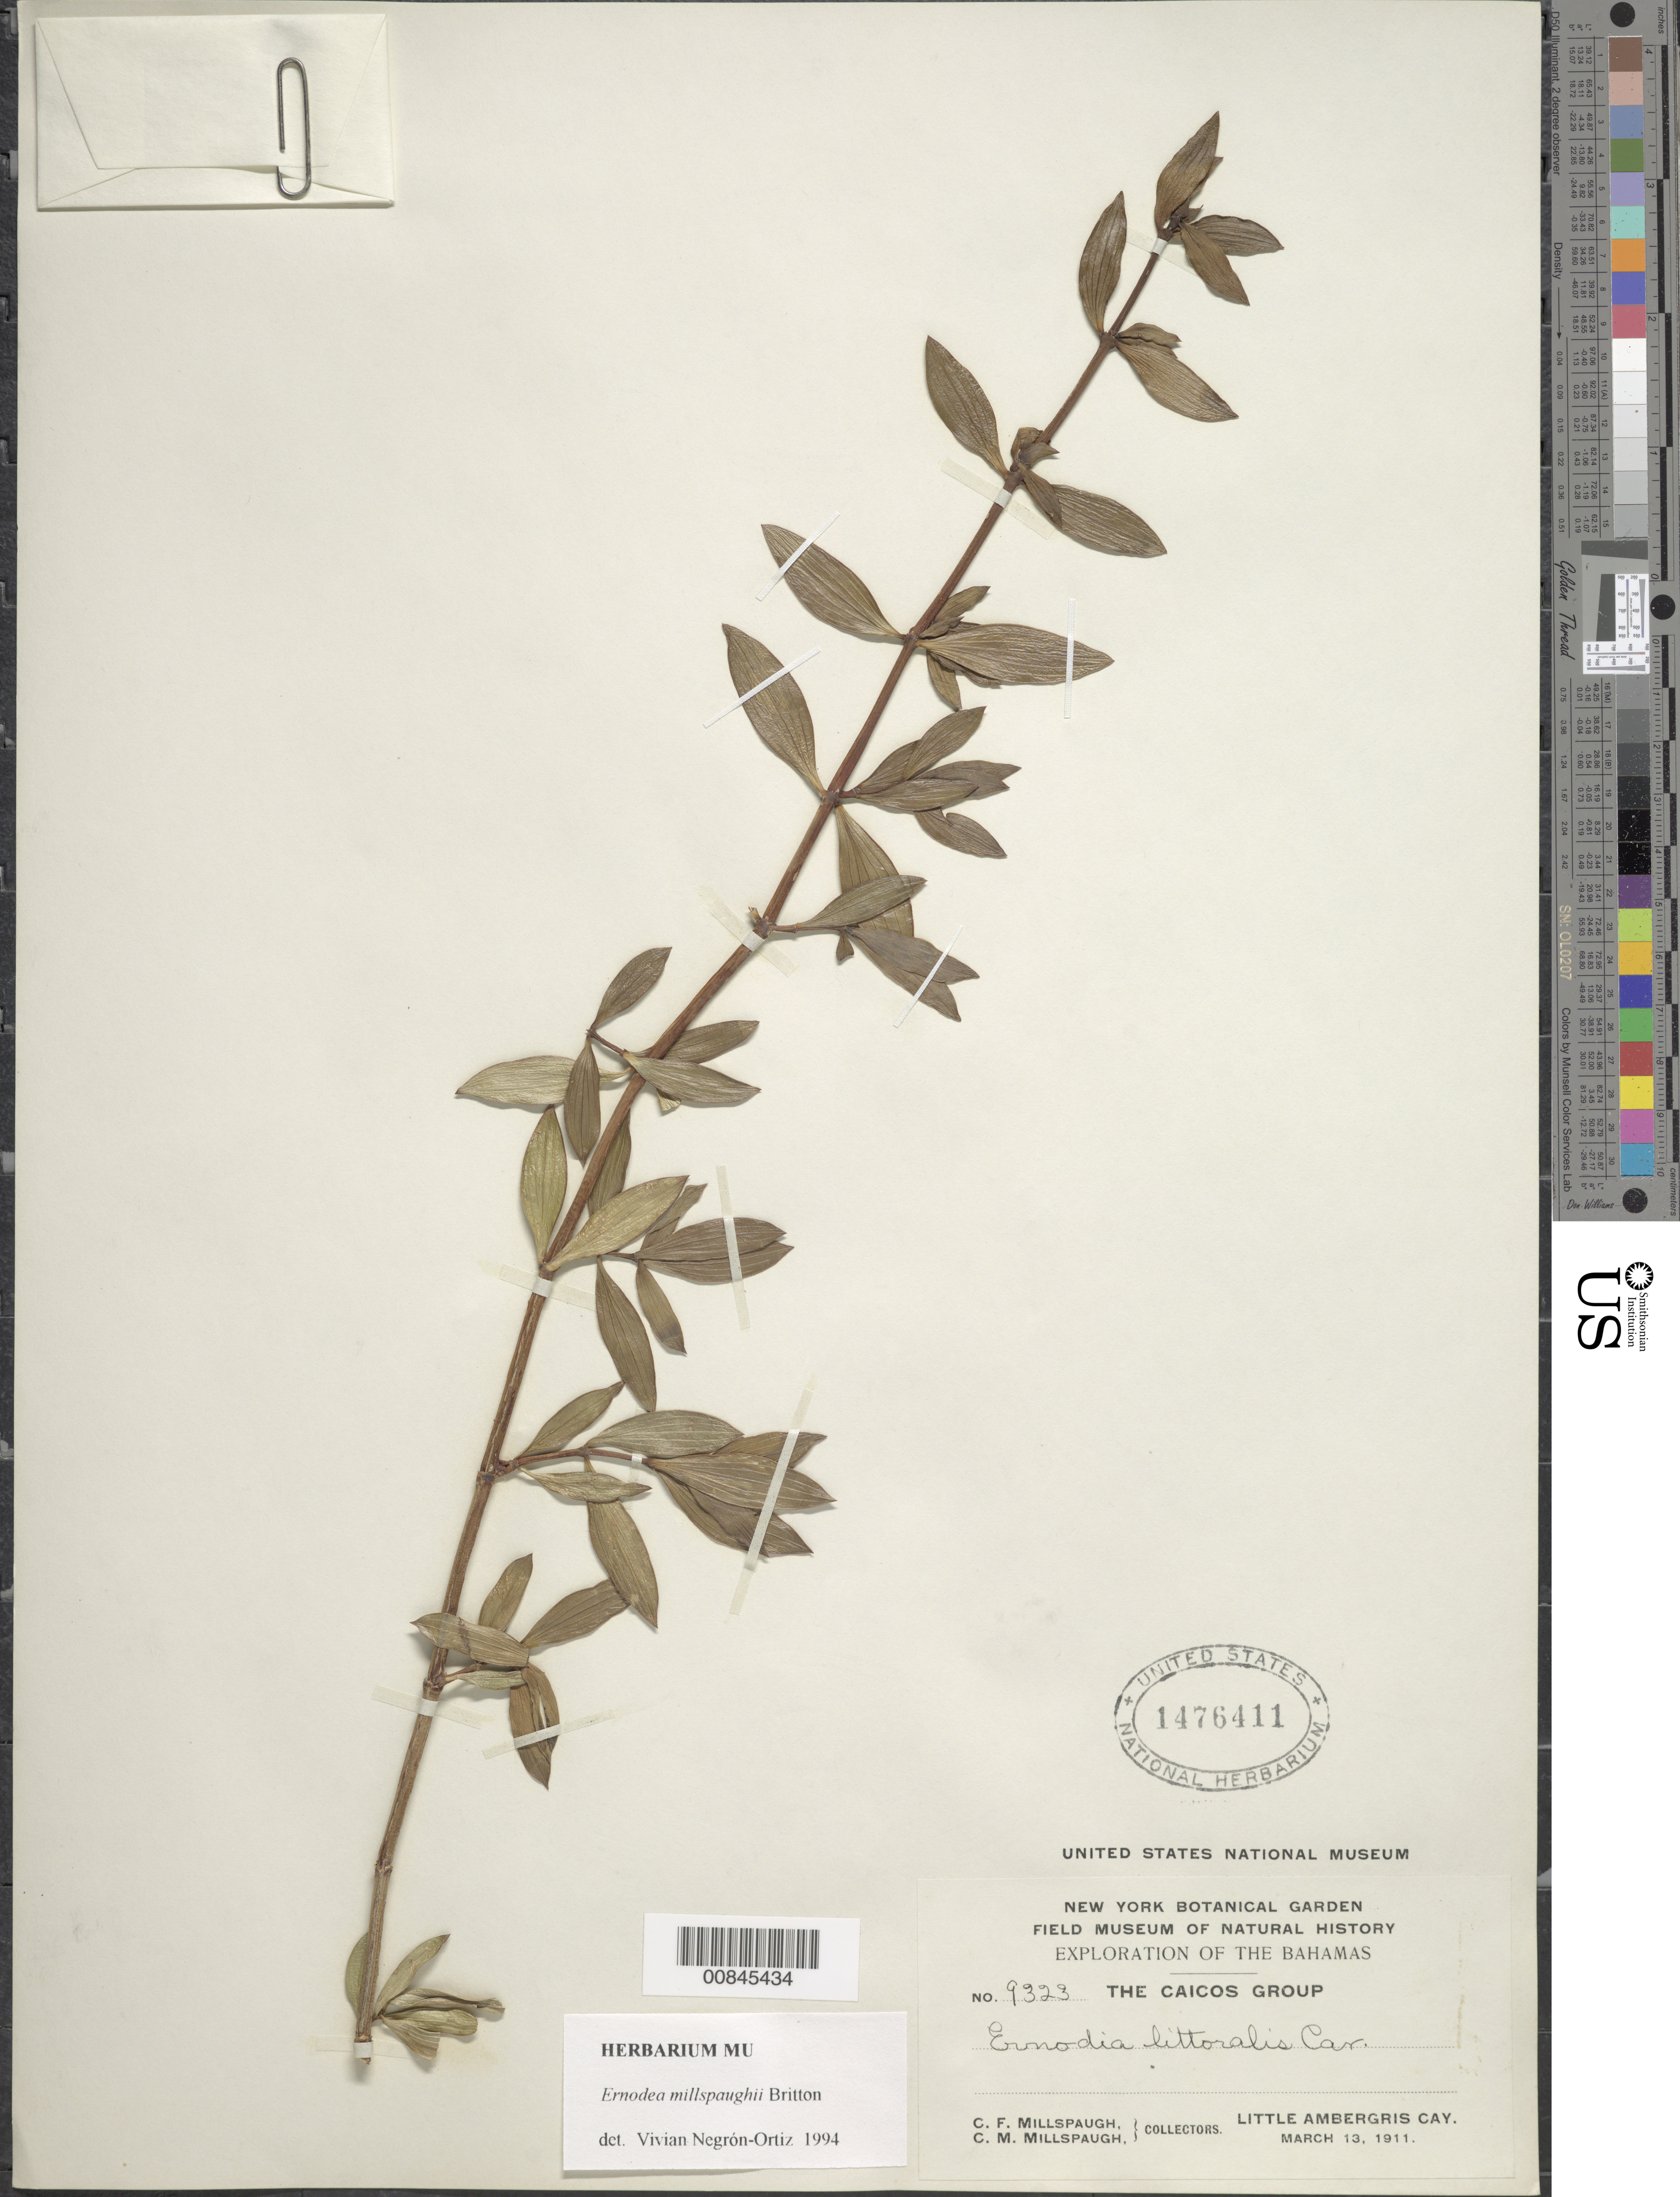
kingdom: Plantae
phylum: Tracheophyta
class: Magnoliopsida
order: Gentianales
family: Rubiaceae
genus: Ernodea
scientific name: Ernodea millspaughii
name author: Britton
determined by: Negrón-Ortiz, V.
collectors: C. F. Millspaugh & C. Millspaugh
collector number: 9323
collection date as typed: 13 Mar 1911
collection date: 1911-03-13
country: Bahamas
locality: The Caicos Group. Little Ambergris Cay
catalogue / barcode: US 1476411